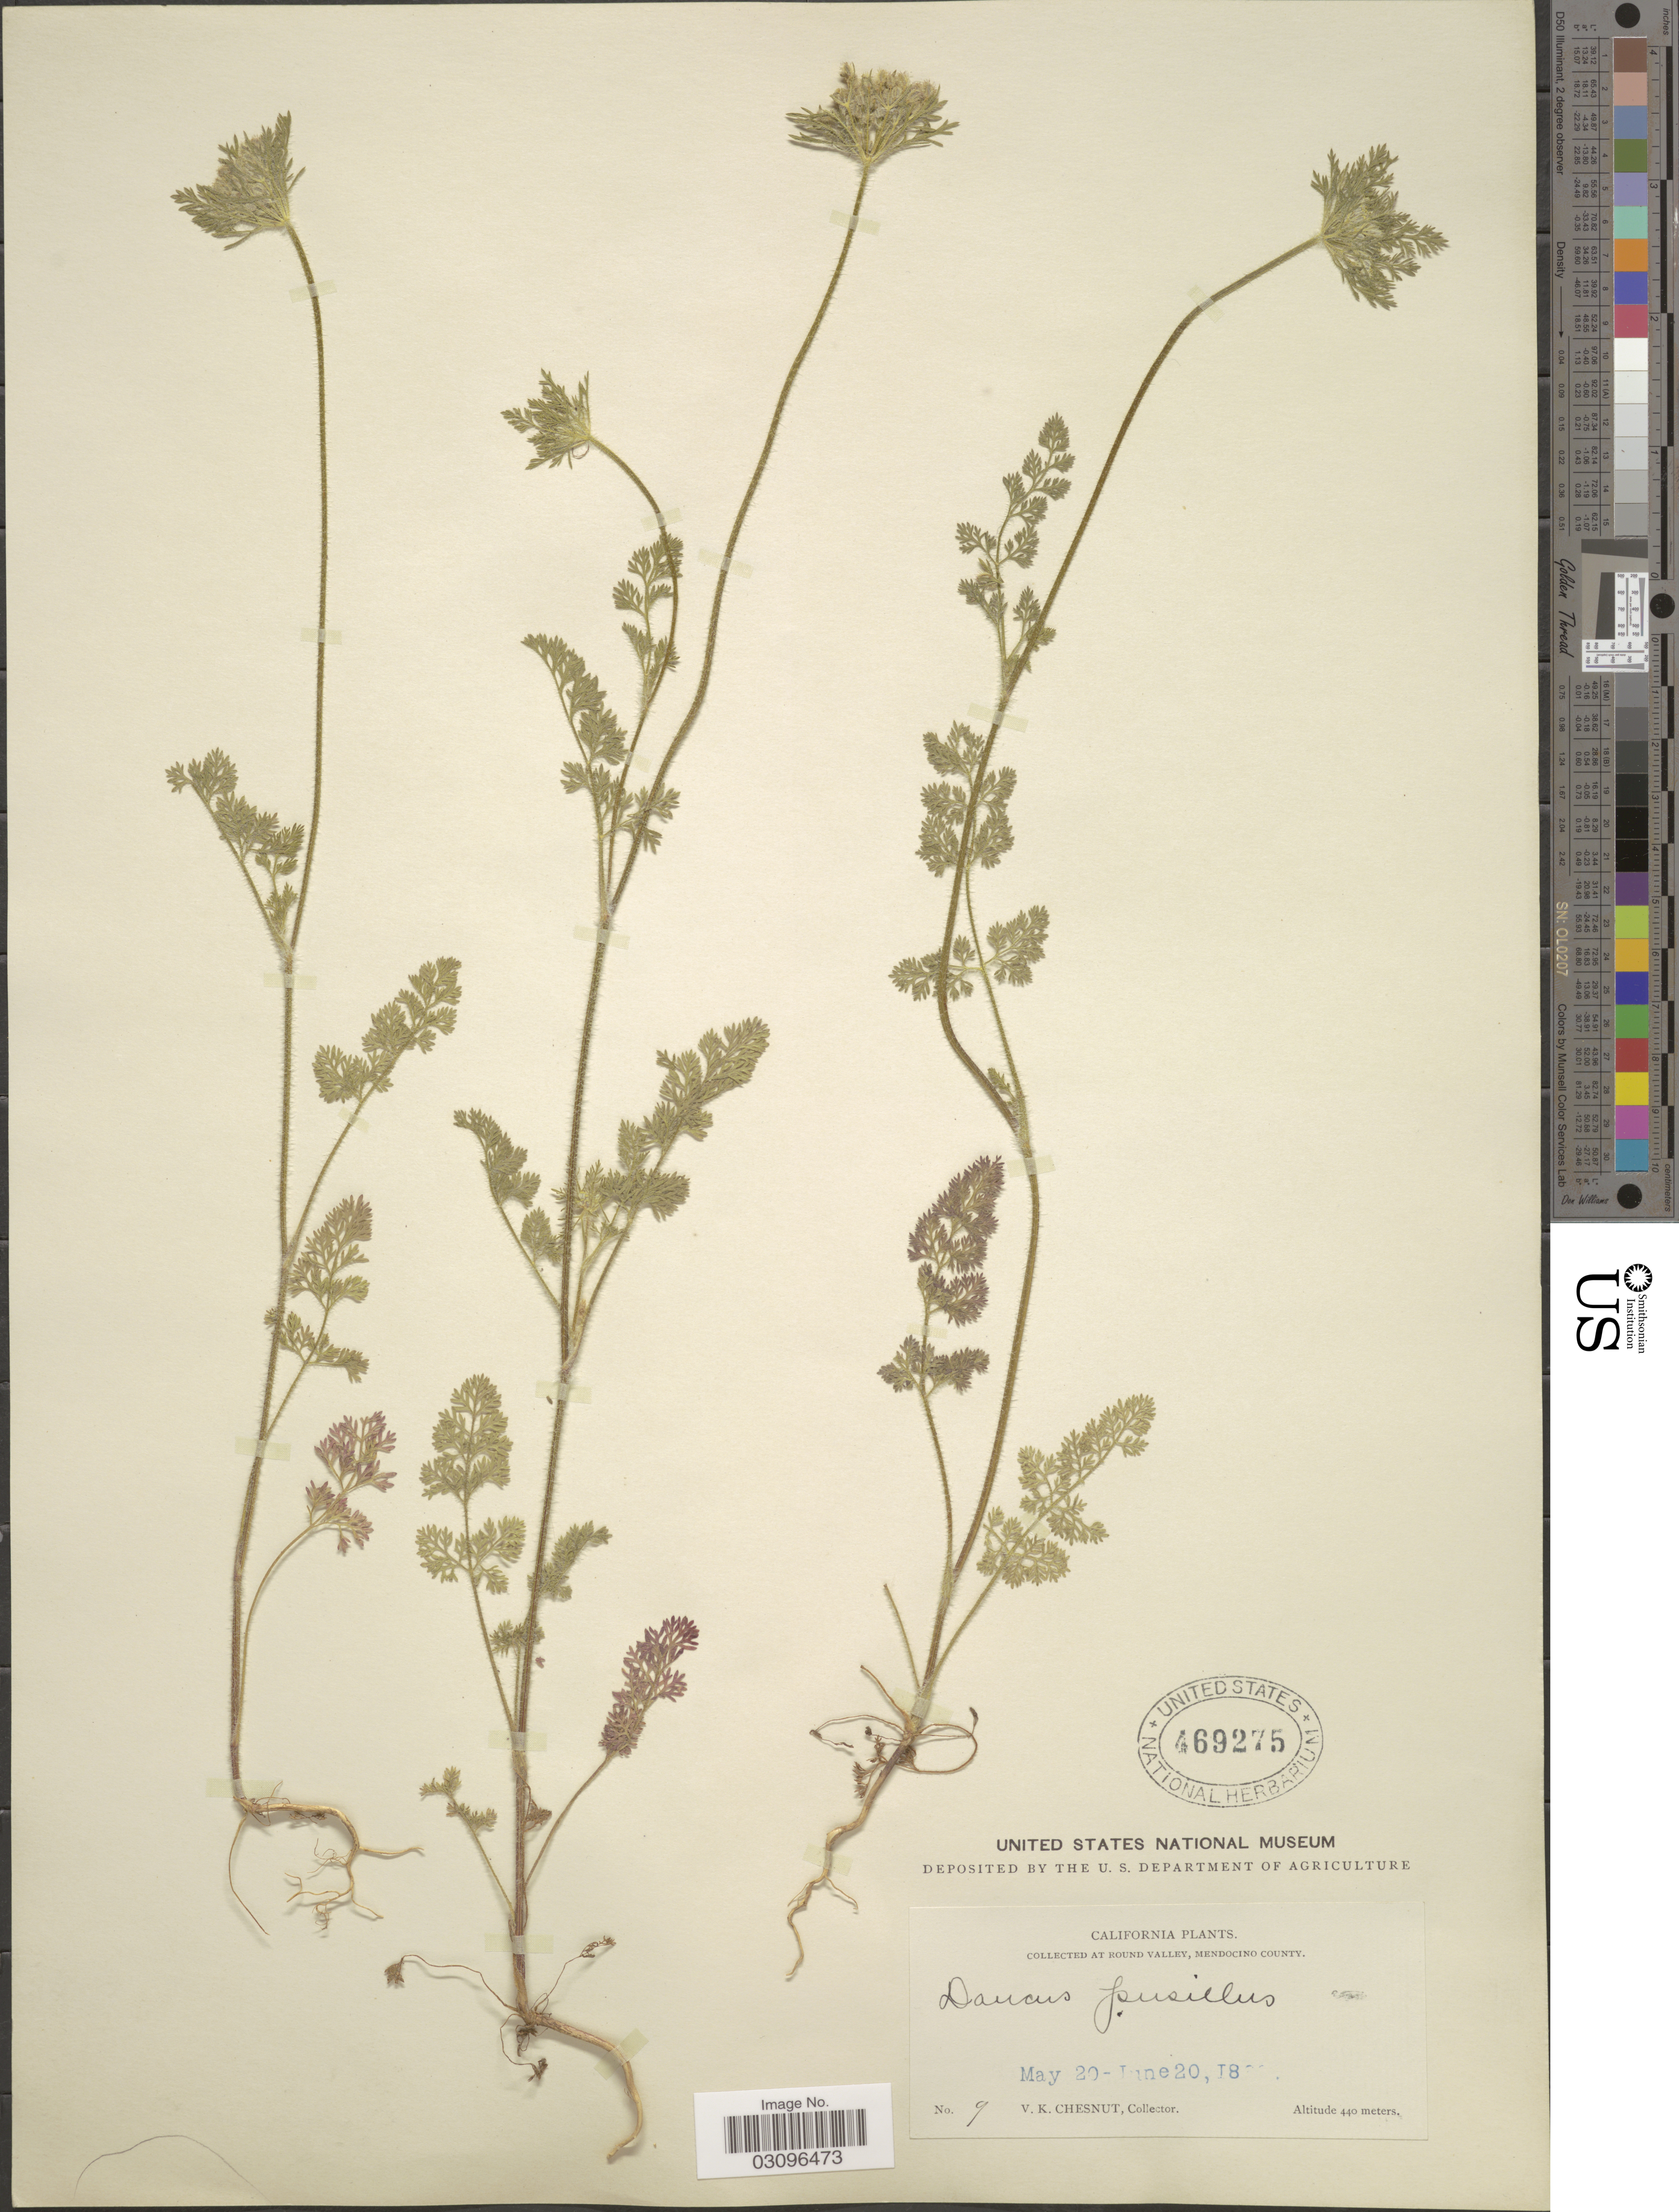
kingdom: Plantae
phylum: Tracheophyta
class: Magnoliopsida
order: Apiales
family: Apiaceae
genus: Daucus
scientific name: Daucus pusillus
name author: Michx.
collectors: V. Chesnut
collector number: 9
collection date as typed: May 20 - june 20, 18!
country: United States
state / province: California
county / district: Mendocino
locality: Round Valley, Mendocino County.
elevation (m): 440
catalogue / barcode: US 469275